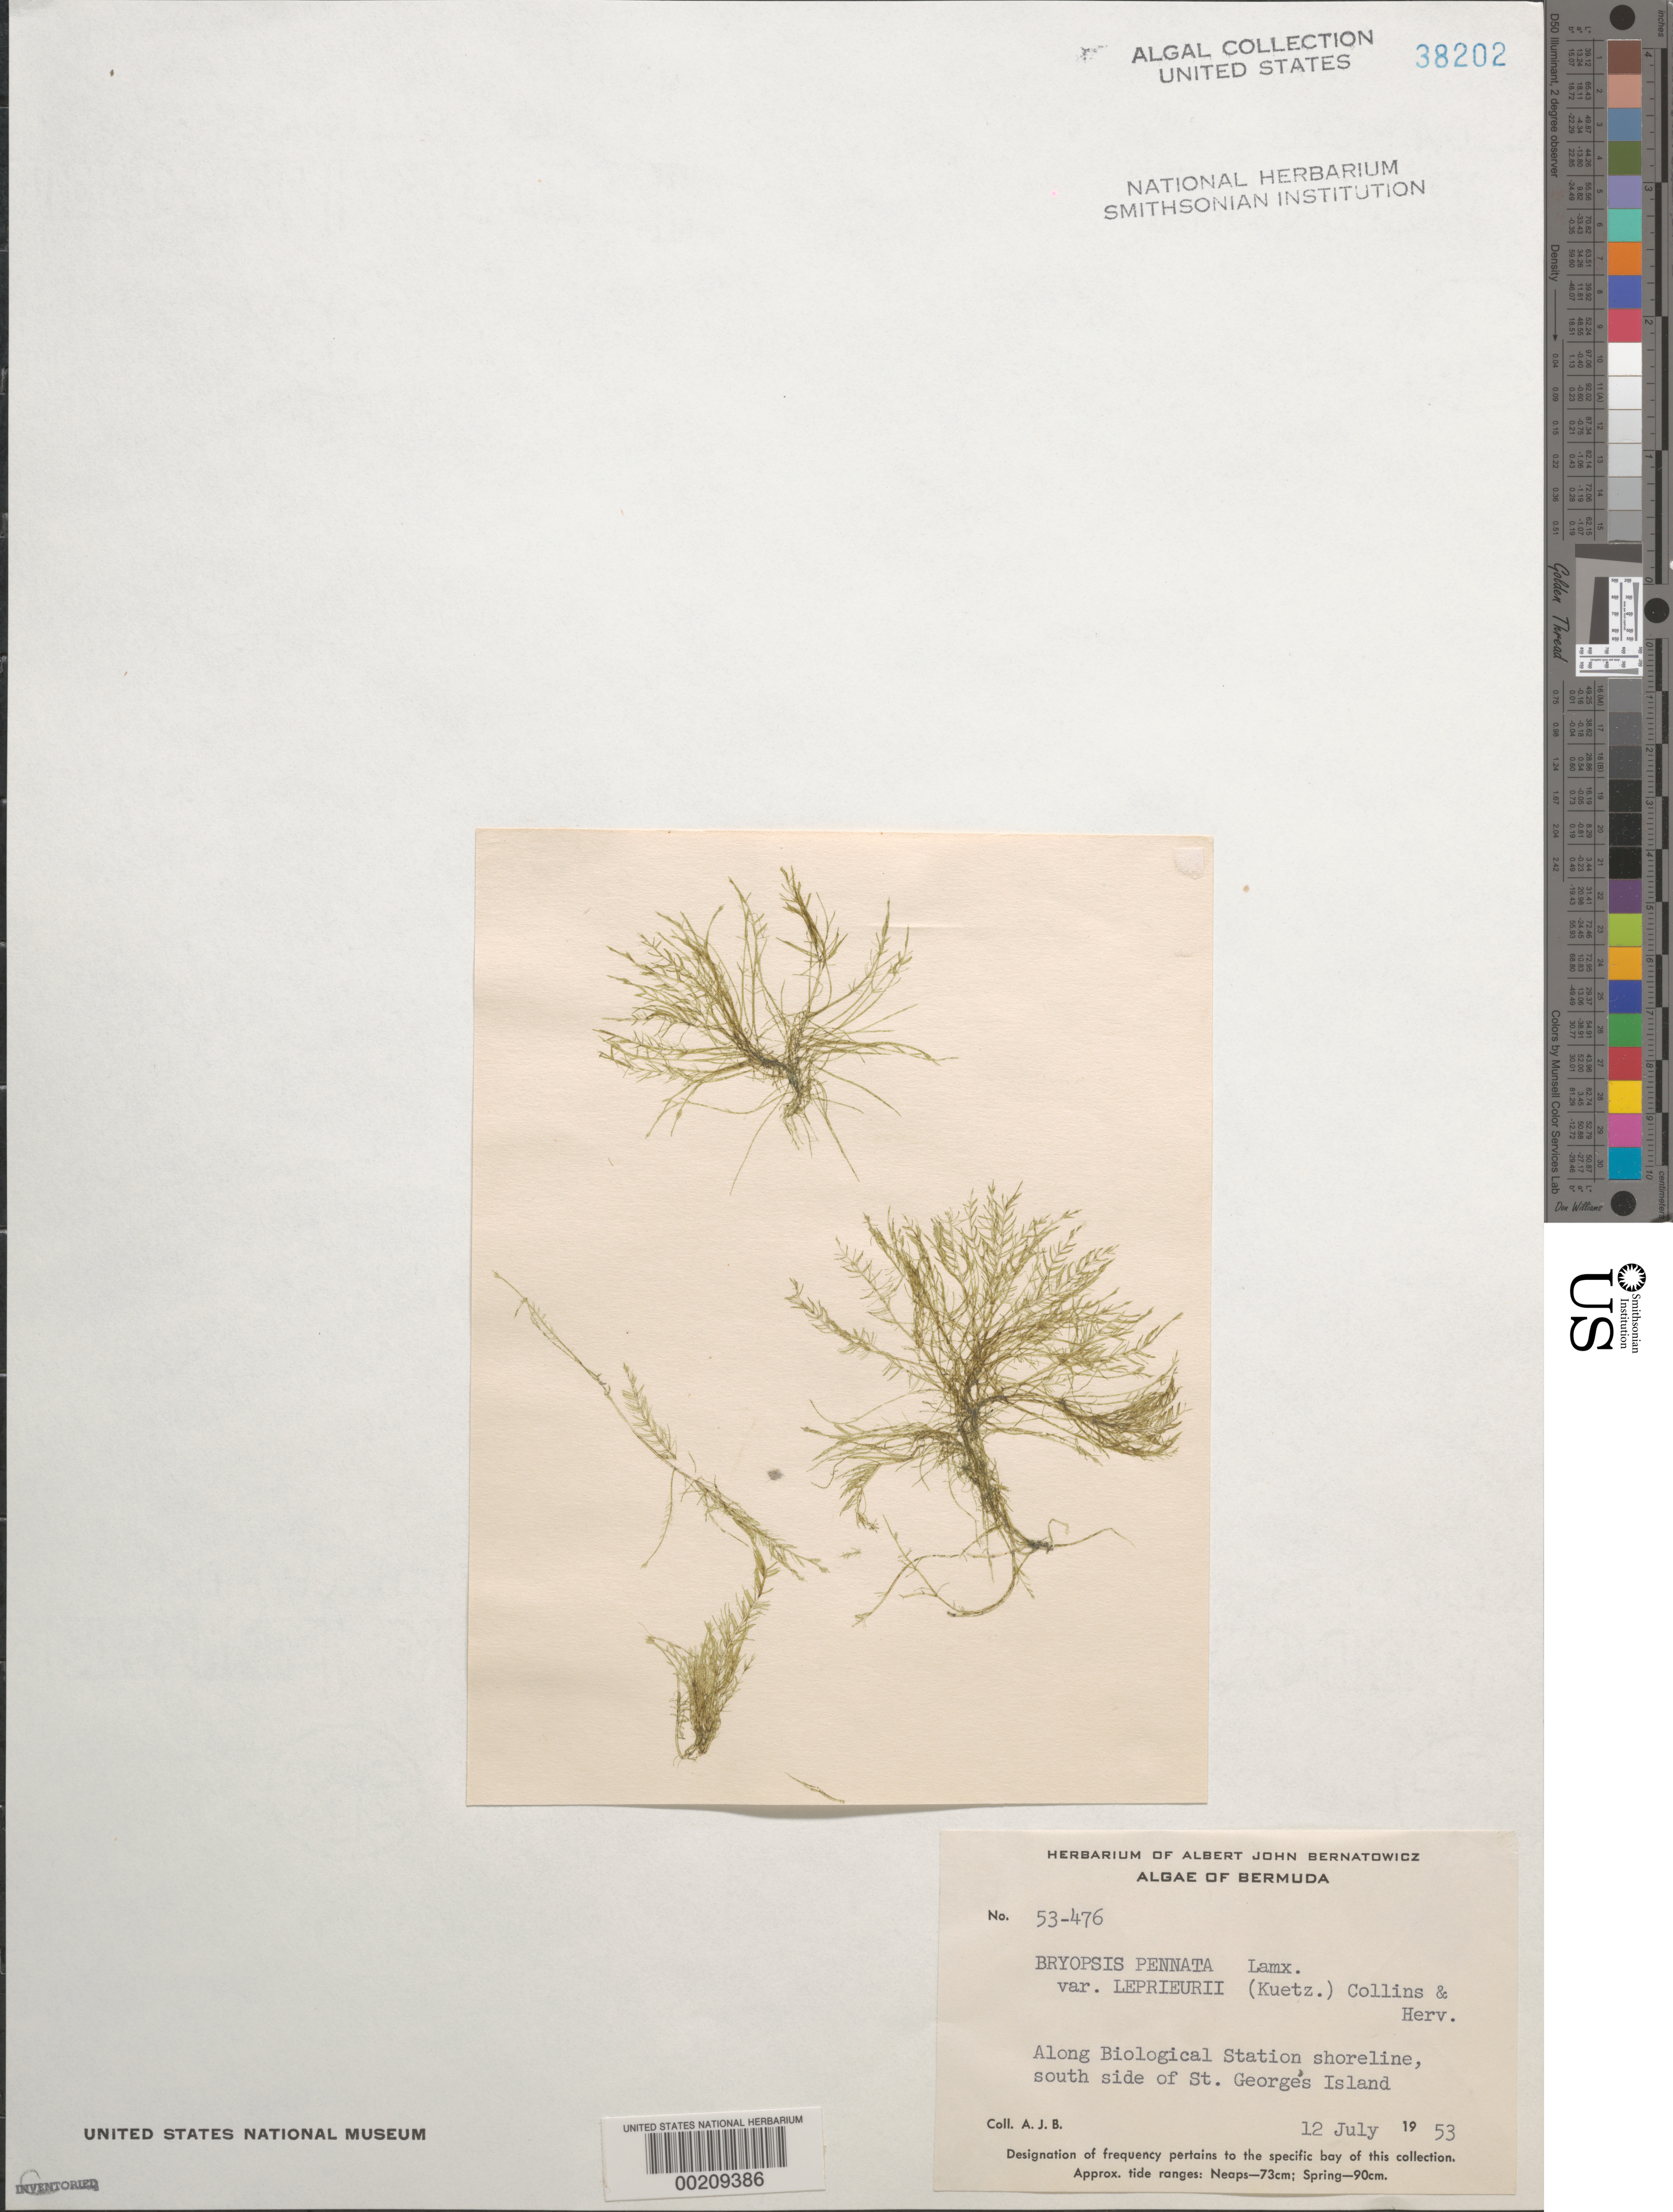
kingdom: Plantae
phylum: Chlorophyta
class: Ulvophyceae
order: Bryopsidales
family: Bryopsidaceae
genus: Bryopsis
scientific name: Bryopsis pennata var. leprieurii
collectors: A. Bernatowicz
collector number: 53-476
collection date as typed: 12 Jul 1953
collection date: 1953-07-12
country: Bermuda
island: St. George's Island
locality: Biological Station shore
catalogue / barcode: US 38202